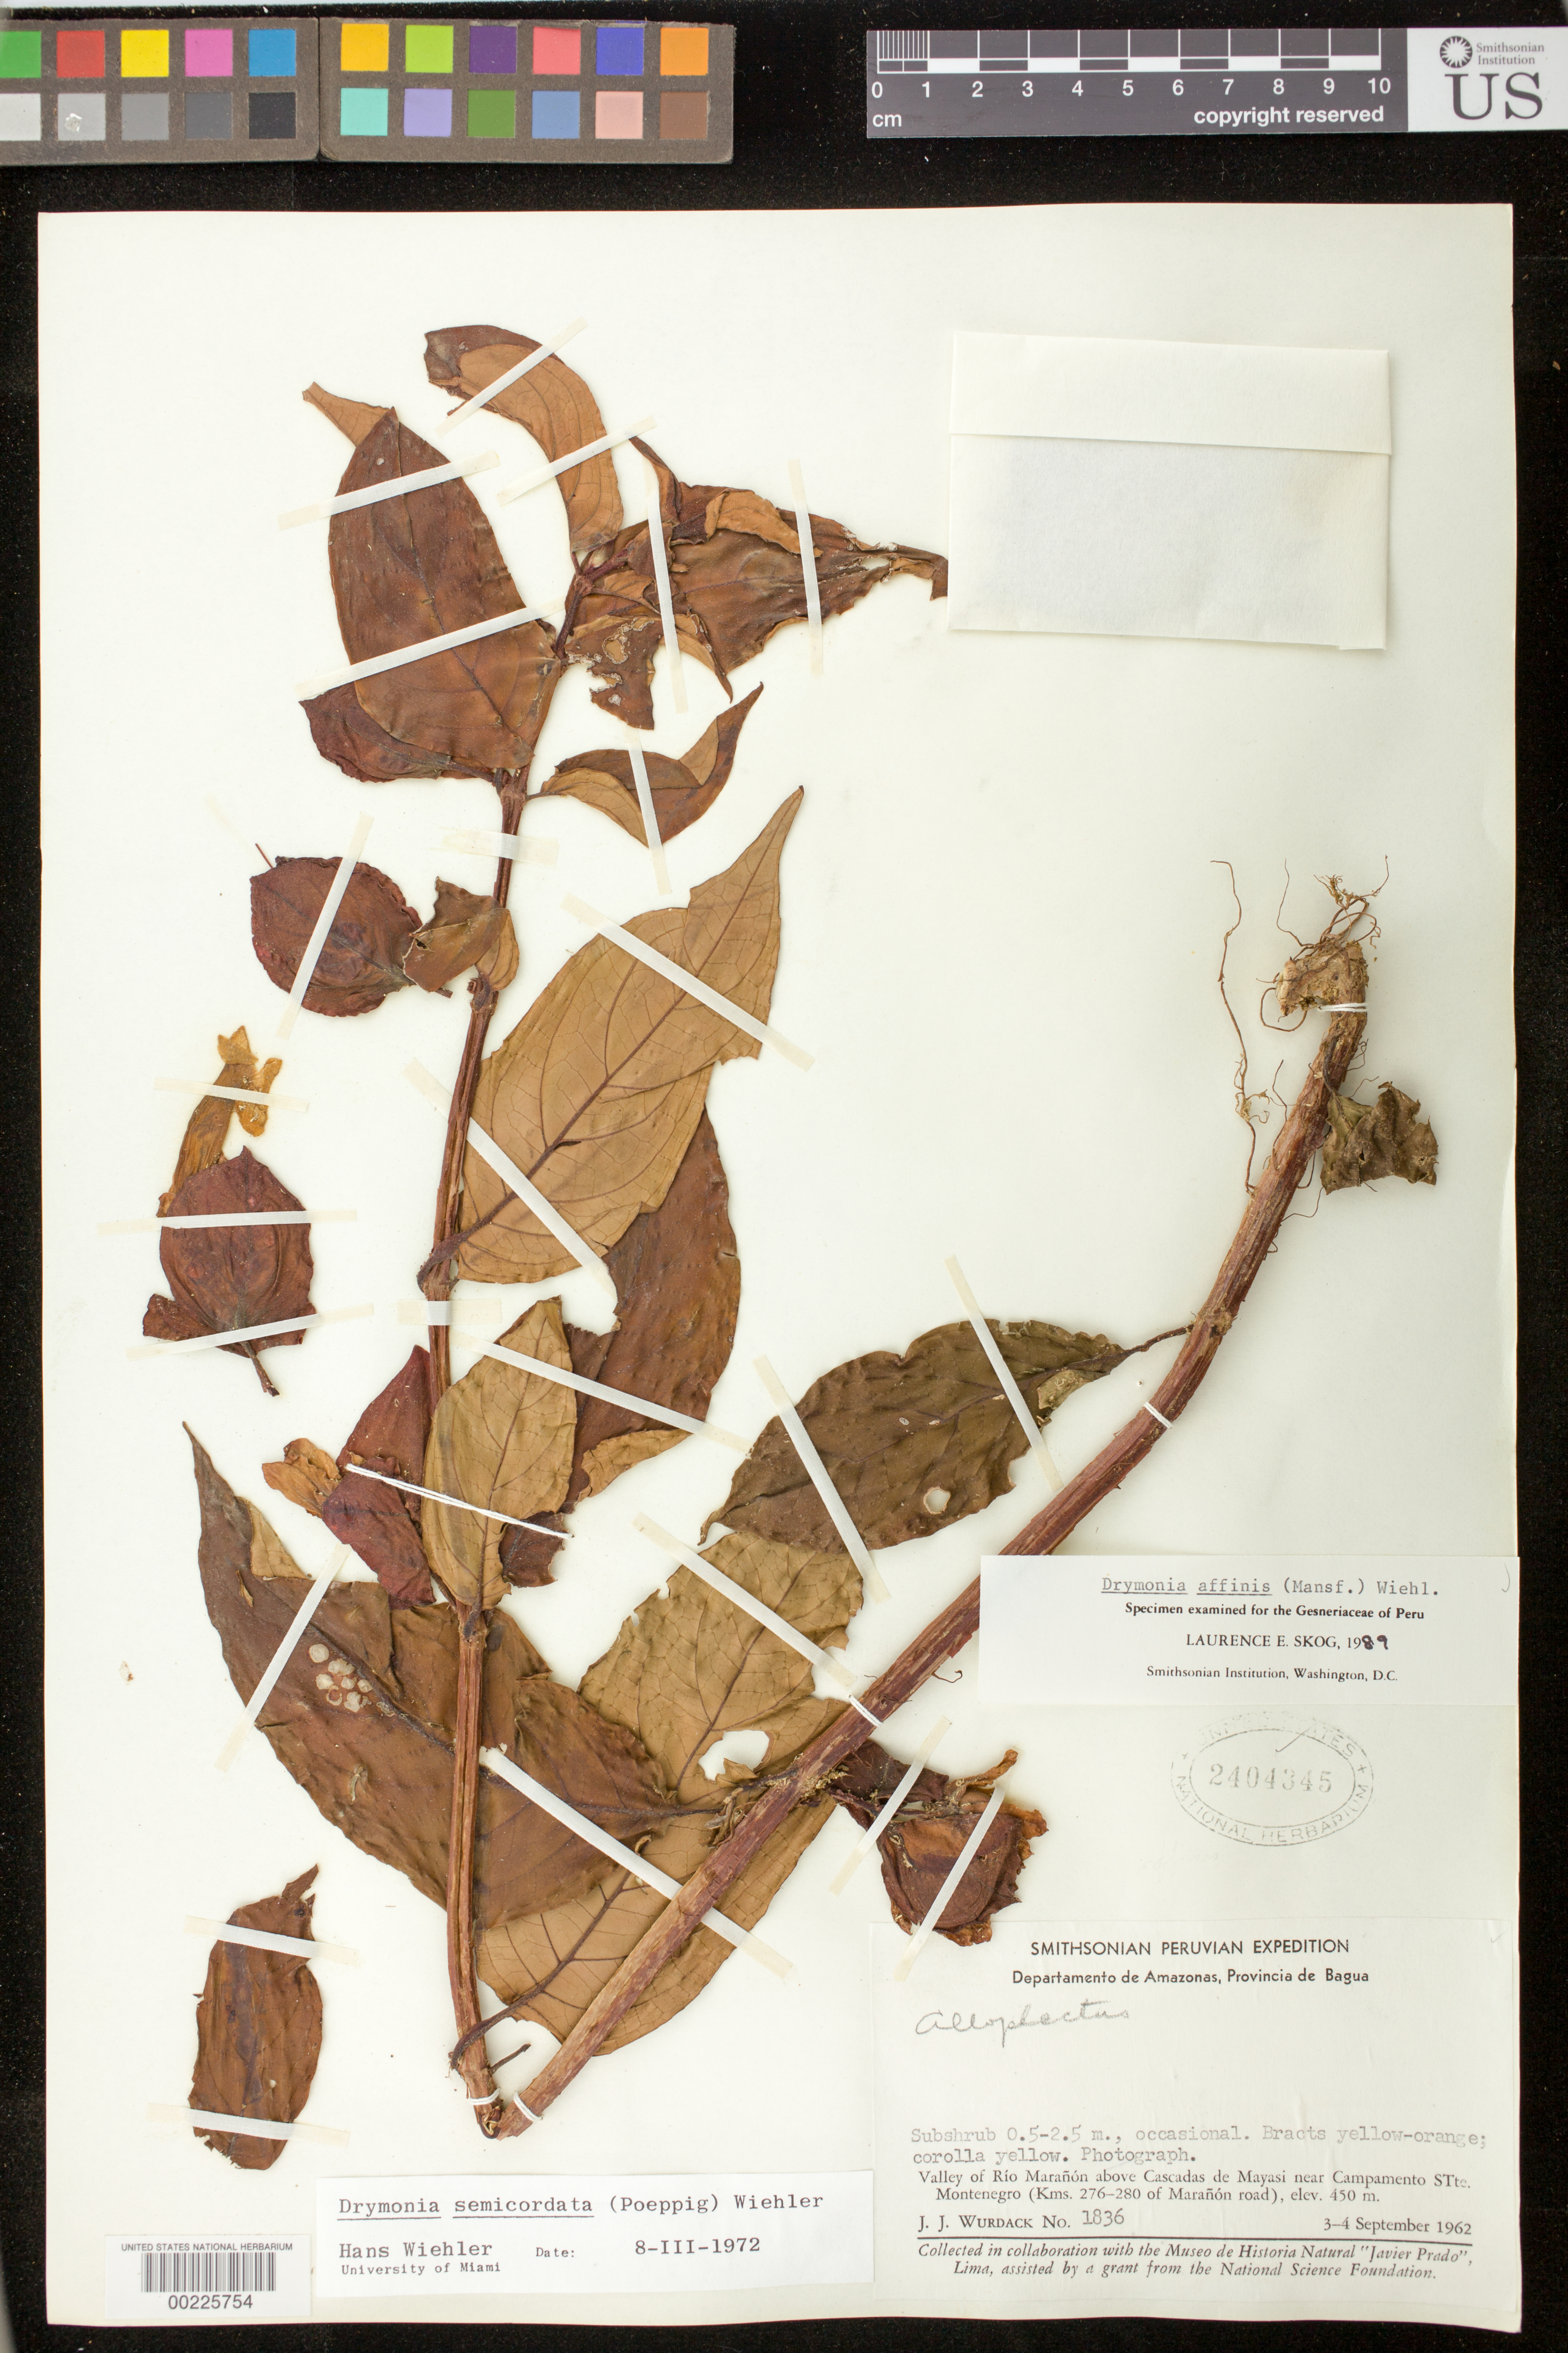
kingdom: Plantae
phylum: Tracheophyta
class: Magnoliopsida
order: Lamiales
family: Gesneriaceae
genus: Drymonia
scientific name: Drymonia affinis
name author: (Mansf.) Wiehler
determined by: Skog, Laurence E.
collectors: J. J. Wurdack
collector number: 1836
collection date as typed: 3-4 Sep 1962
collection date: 1962-09-03/1962-09-04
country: Peru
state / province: Amazonas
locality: Prov. Bagua; valley of Río Marañón above Cascadas de Mayasi near Campamento Stte Montenegro (kms 276-280 of Marañón road)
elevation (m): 450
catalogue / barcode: US 2404345